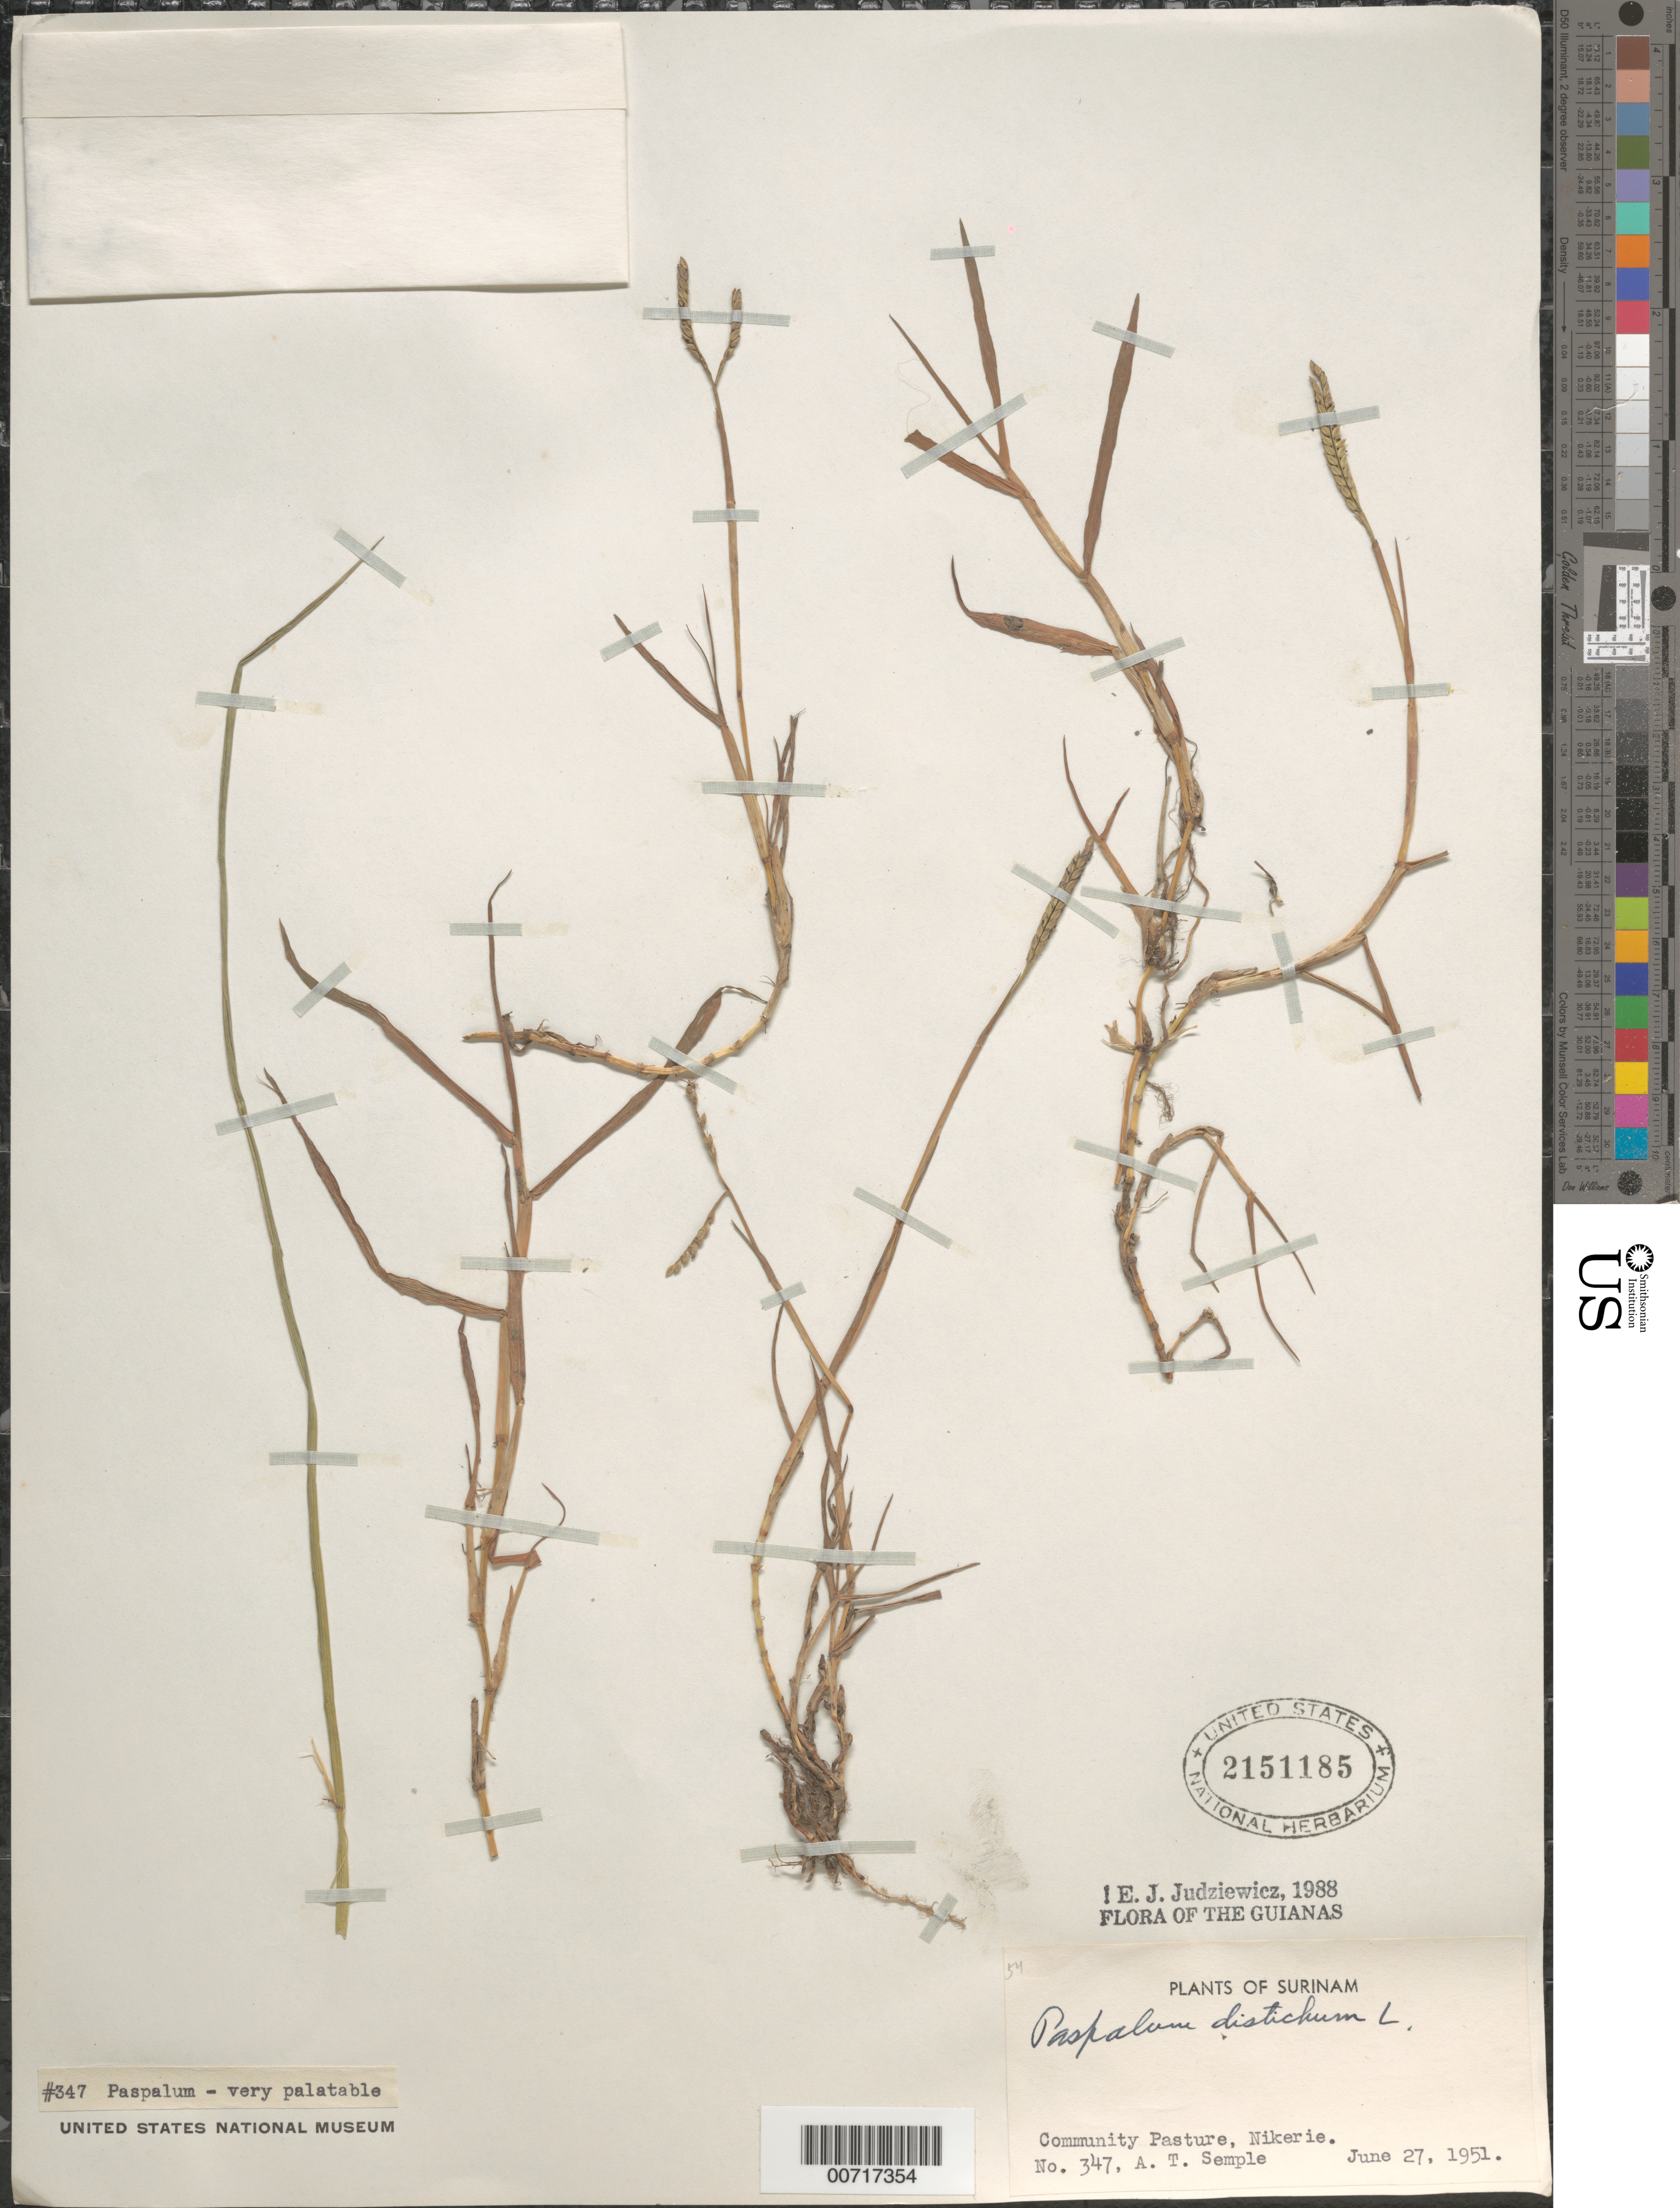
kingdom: Plantae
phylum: Tracheophyta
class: Liliopsida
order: Poales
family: Poaceae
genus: Paspalum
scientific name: Paspalum distichum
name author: L.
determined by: Judziewicz, E. J.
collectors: A. Semple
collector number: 347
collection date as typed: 27-Jun-51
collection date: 1951-06-27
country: Suriname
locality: Nickerie, Community Pasture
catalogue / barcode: US 2151185